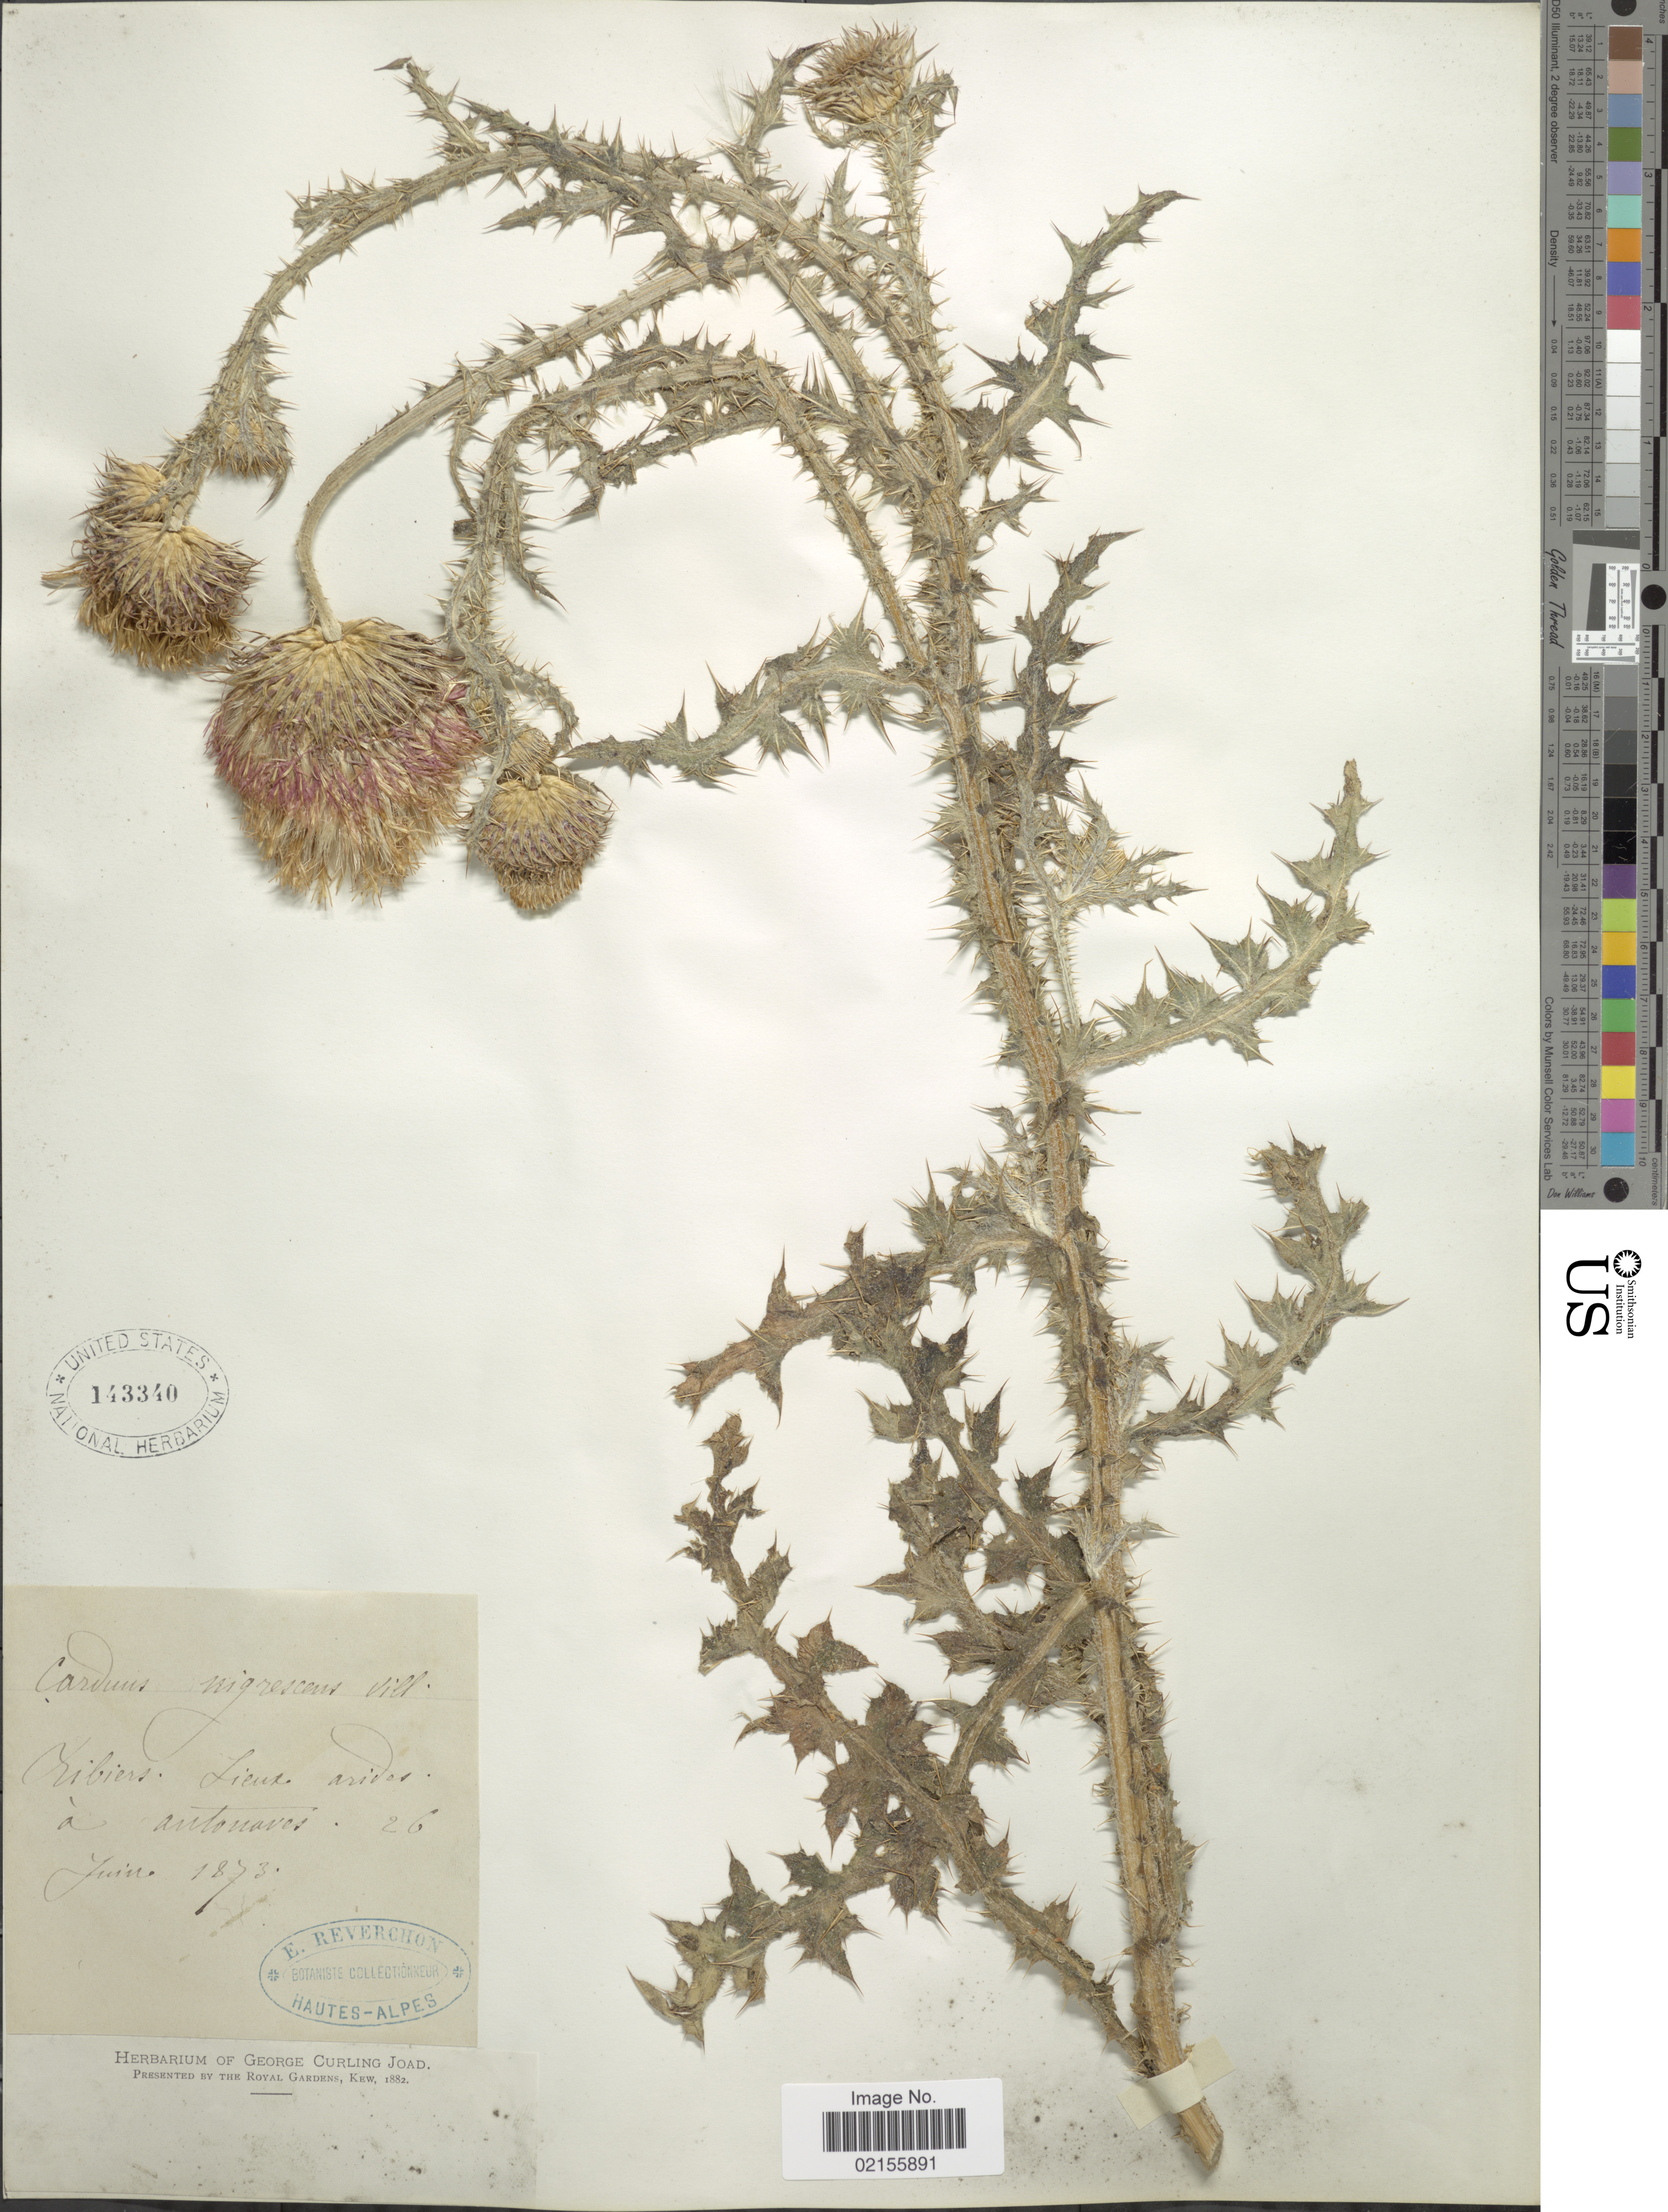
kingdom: Plantae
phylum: Tracheophyta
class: Magnoliopsida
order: Asterales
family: Asteraceae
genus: Carduus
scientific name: Carduus nigrescens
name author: Vill.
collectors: E. Reverchon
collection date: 1873-06-26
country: France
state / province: Provence-Alpes-Côte d'Azur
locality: Ribiers, lieux arides à Antonaves [Ribiers, dry places at Antonaves]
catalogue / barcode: US 143340